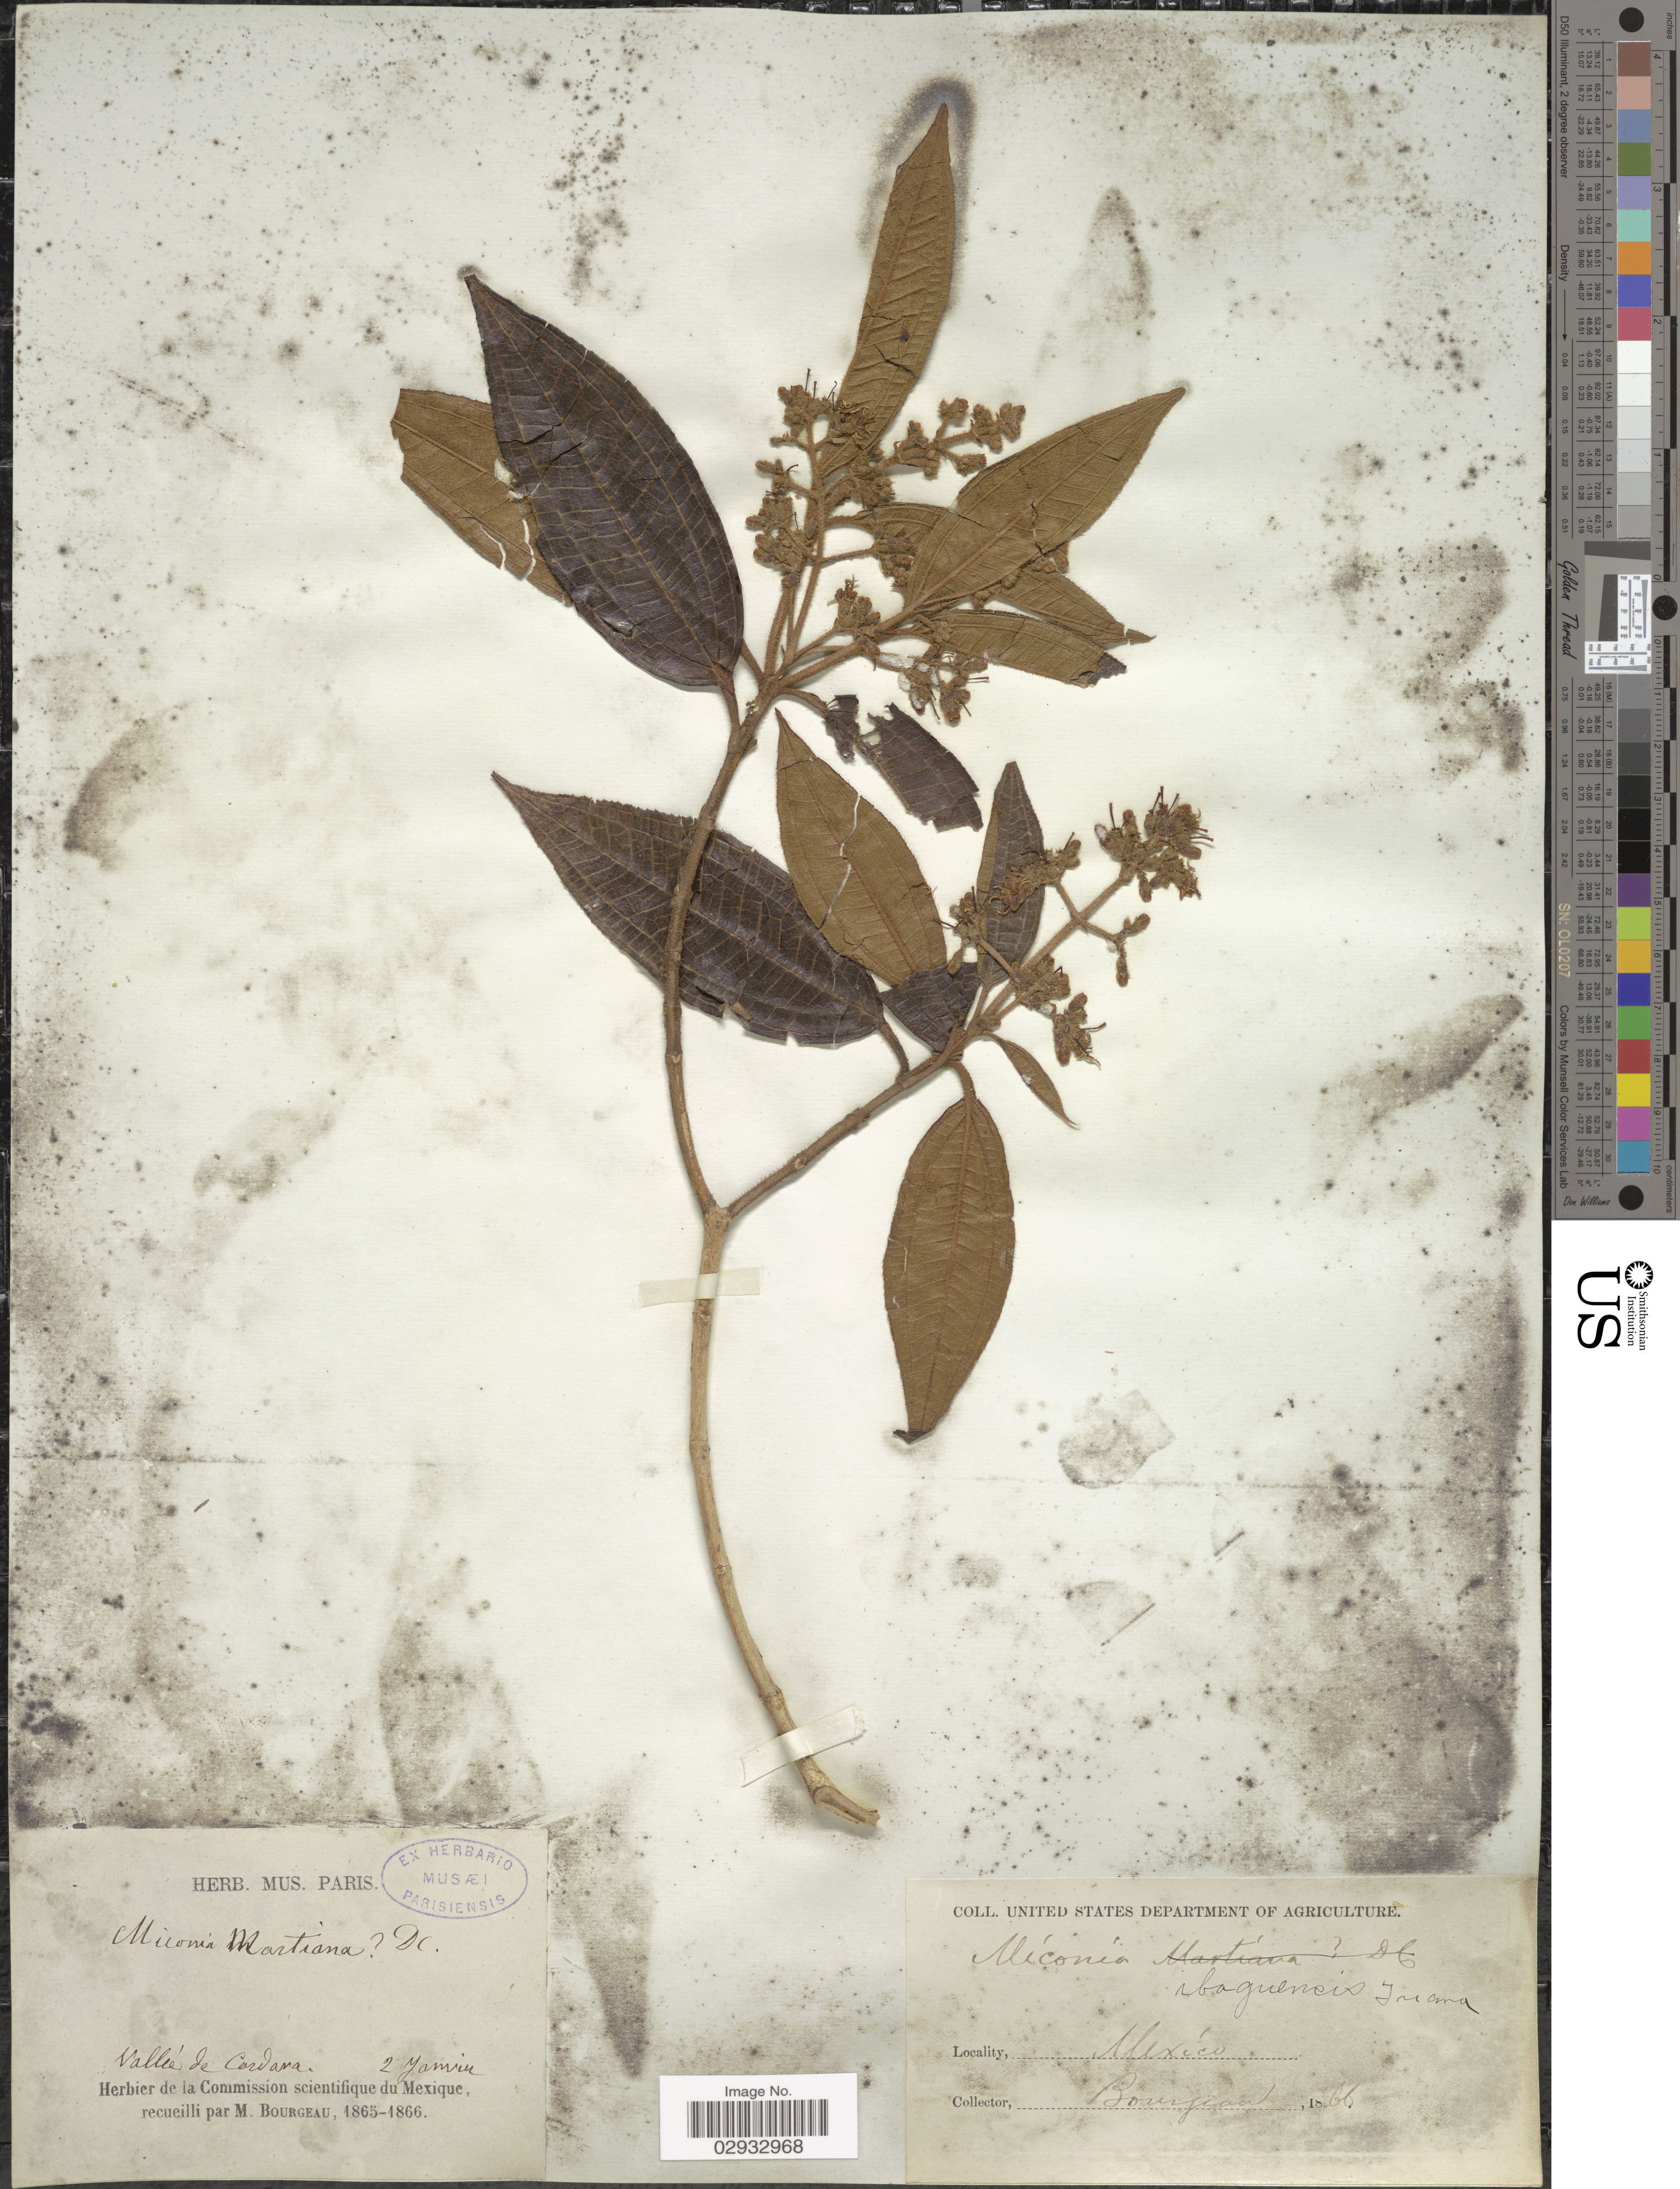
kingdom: Plantae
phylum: Tracheophyta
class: Magnoliopsida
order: Myrtales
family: Melastomataceae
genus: Miconia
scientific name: Miconia ibaguensis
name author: (Bonpl.) Triana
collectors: M. Bourgeau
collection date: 1865-01-02/1866-01-02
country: Mexico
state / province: Veracruz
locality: Valleé de Cordova.